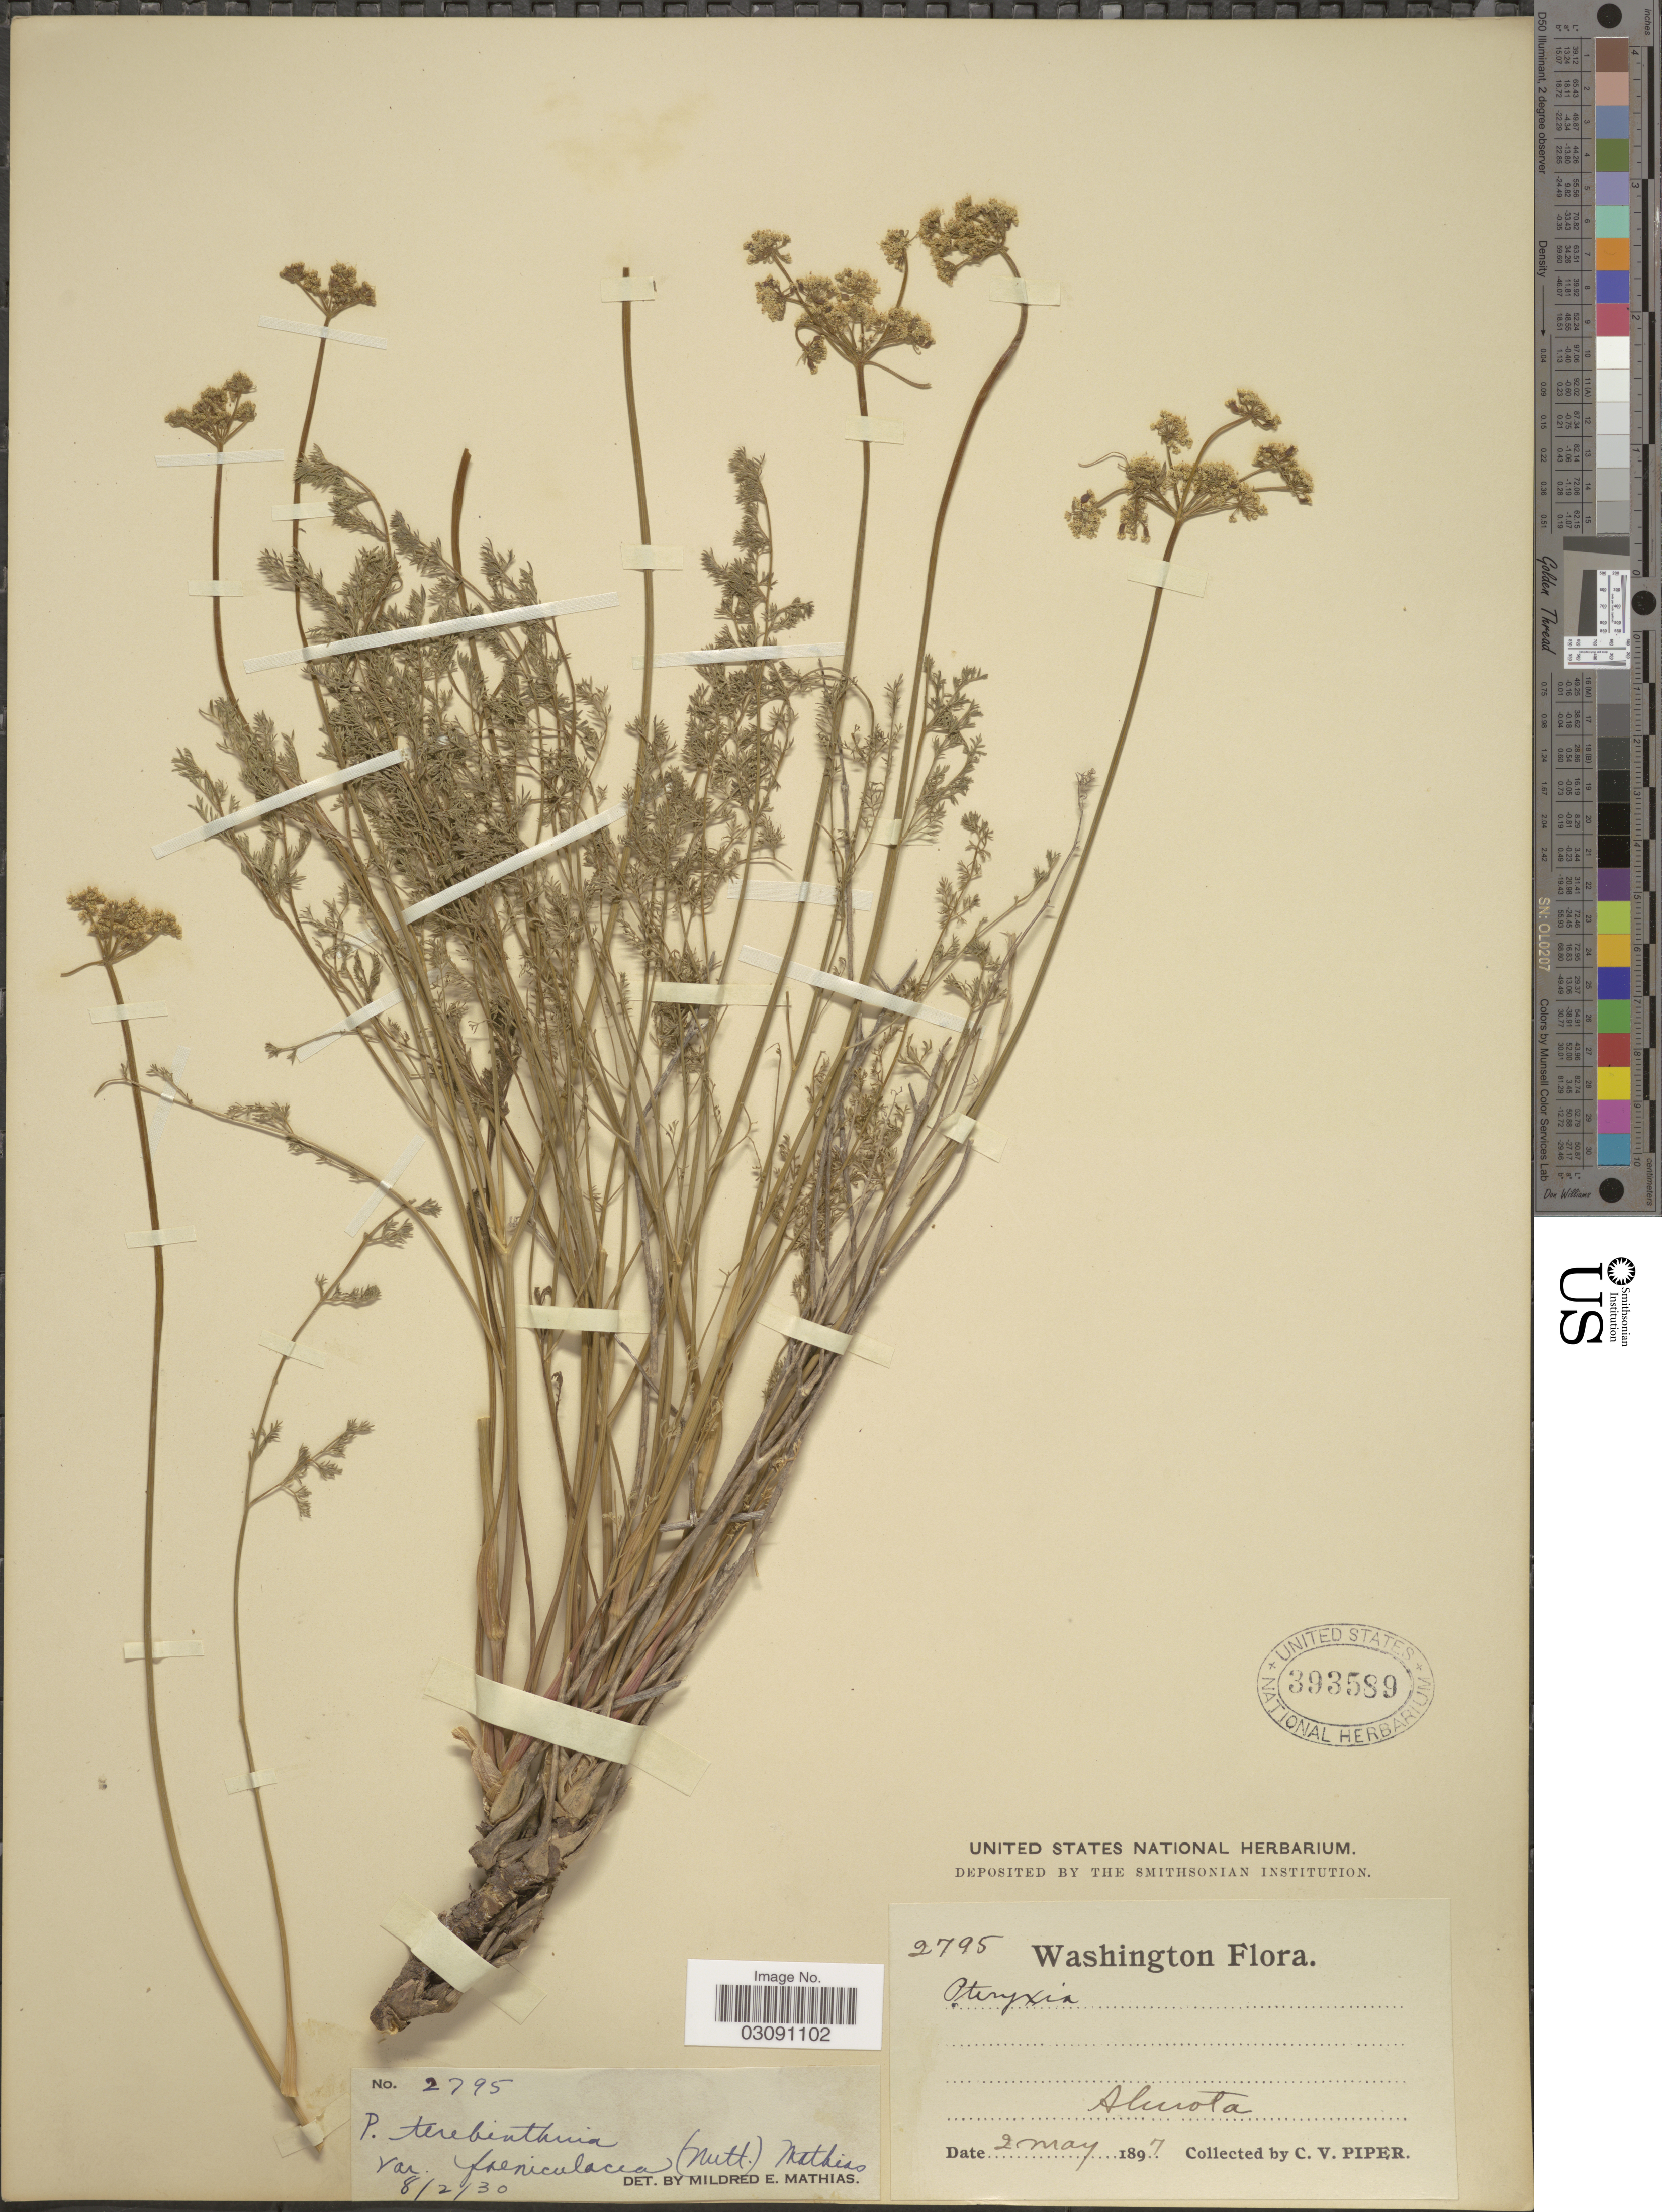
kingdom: Plantae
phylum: Tracheophyta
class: Magnoliopsida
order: Apiales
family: Apiaceae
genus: Pteryxia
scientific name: Pteryxia terebinthina var. foeniculacea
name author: (Torr. & A. Gray) Mathias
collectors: C. V. Piper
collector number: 2795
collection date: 1897-05-02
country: United States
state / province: Washington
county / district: Whitman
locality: Almota.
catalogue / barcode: US 393589